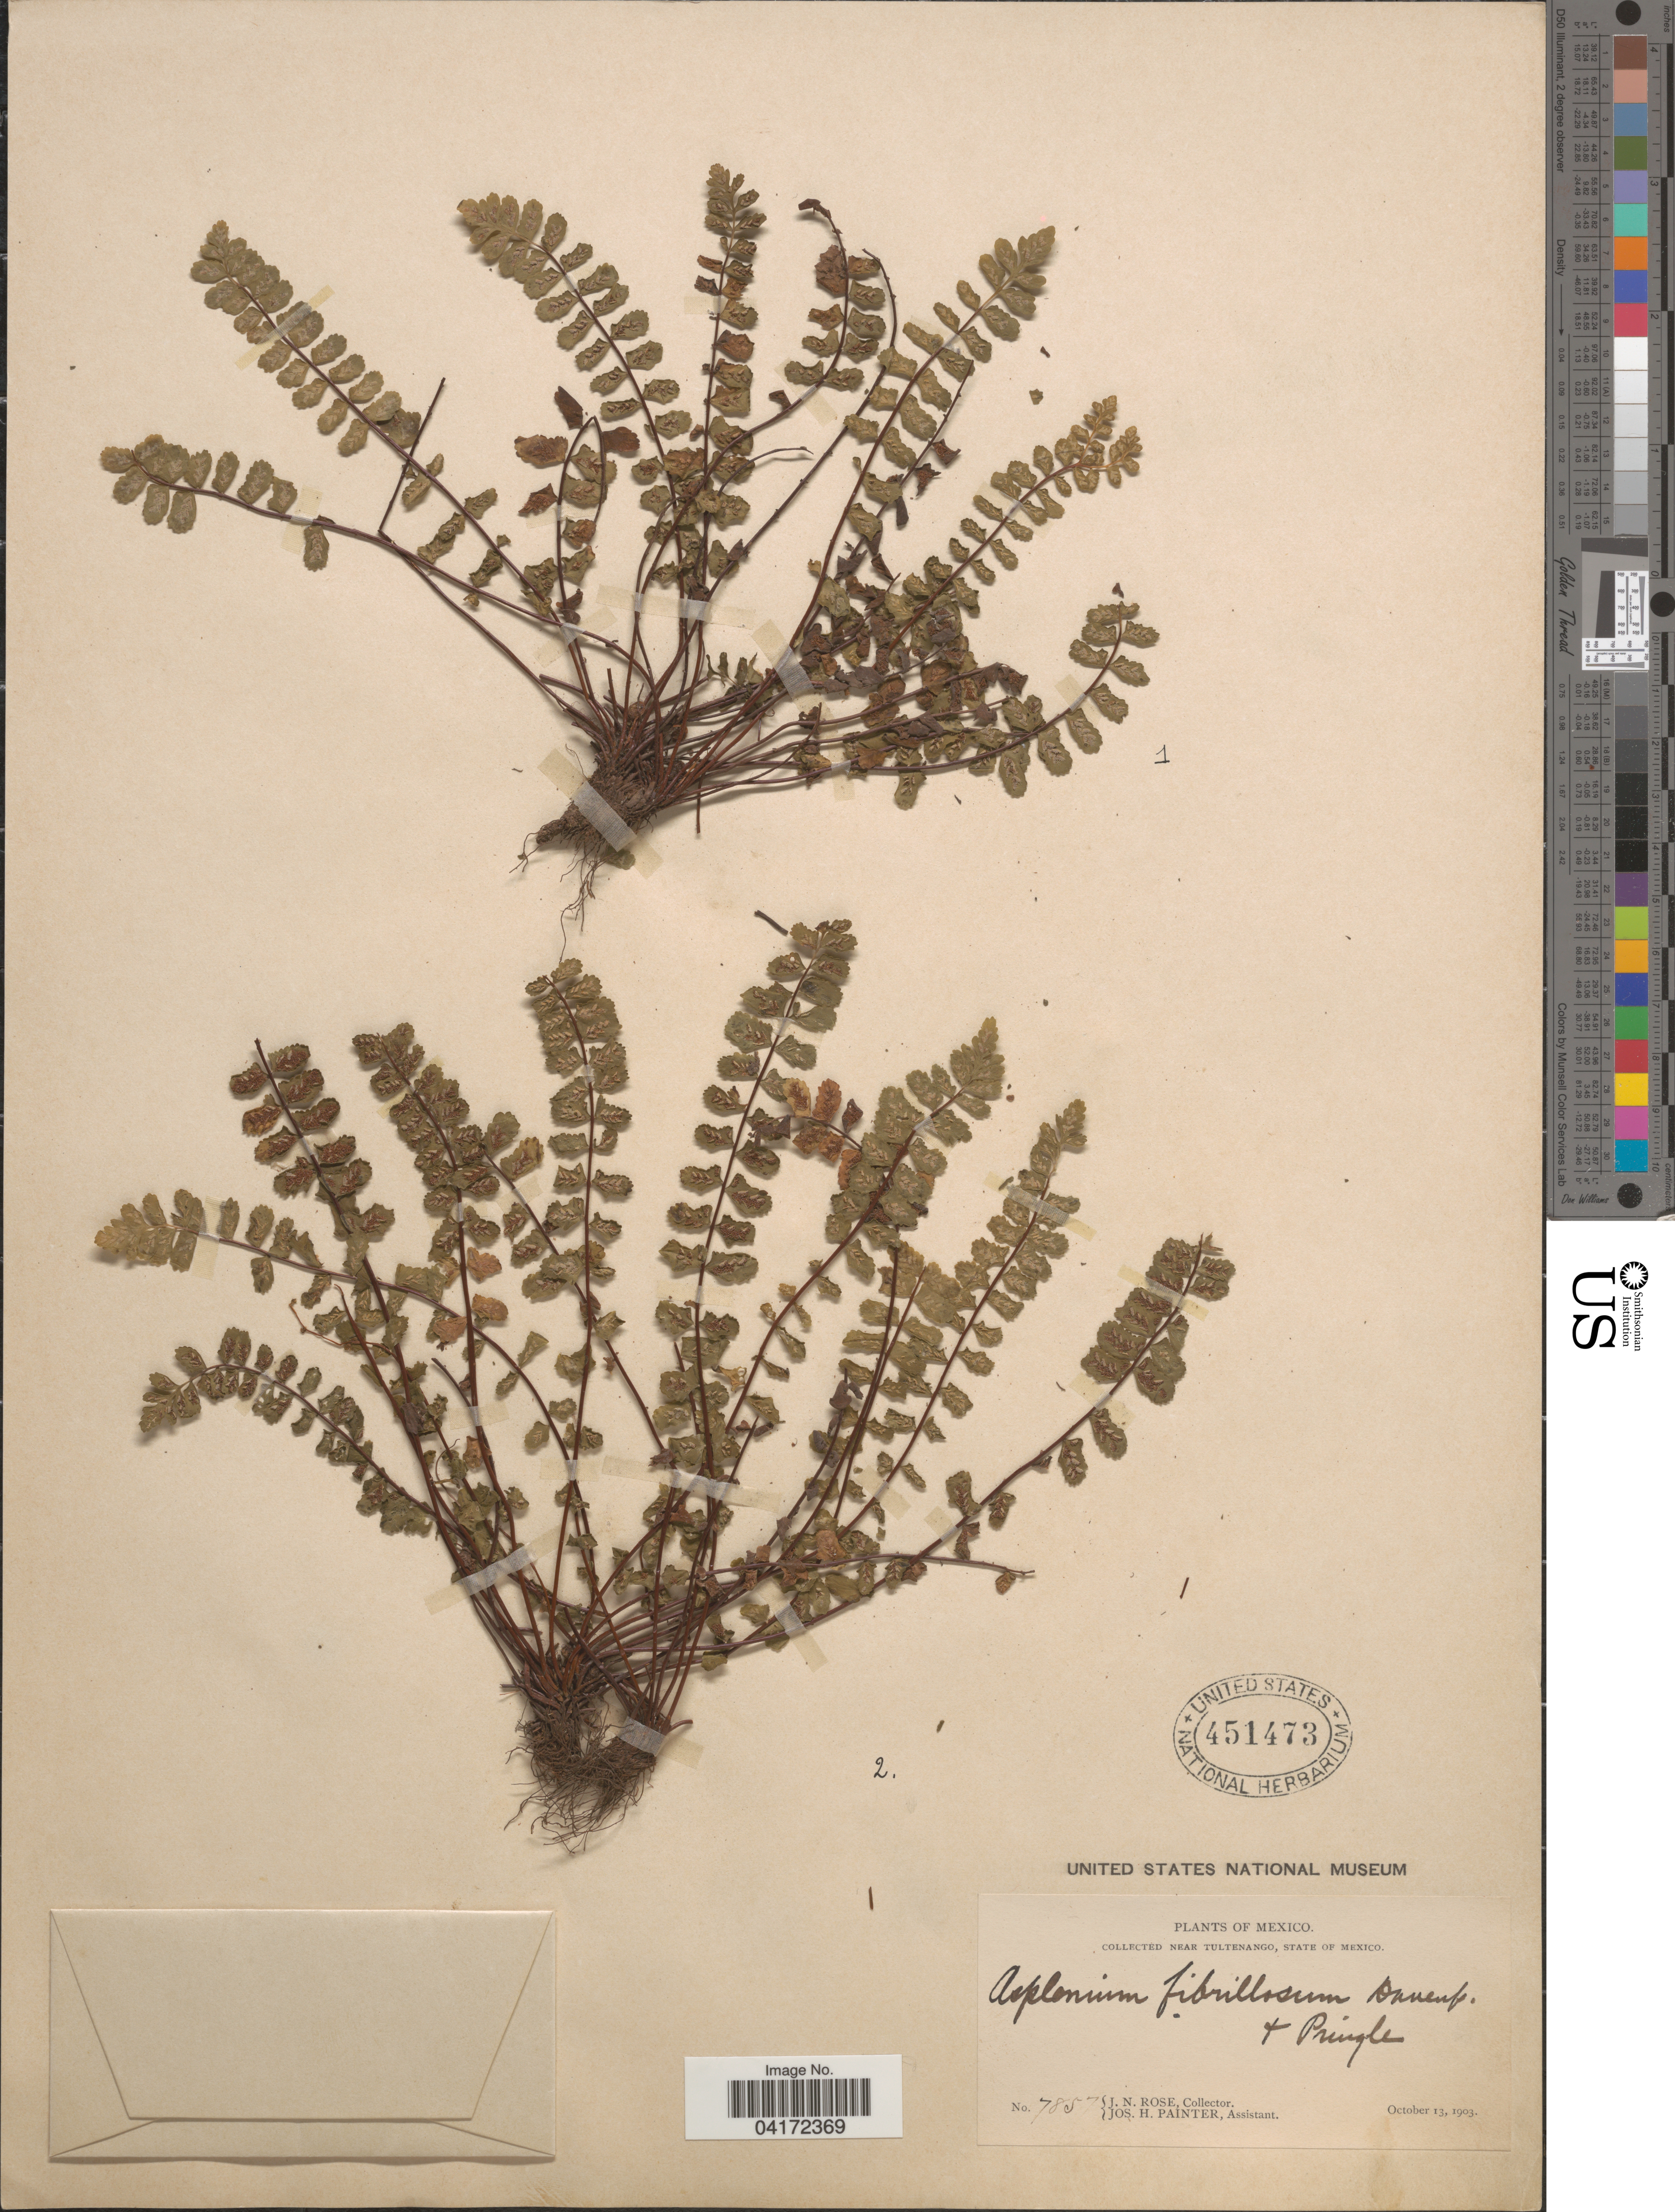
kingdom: Plantae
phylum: Tracheophyta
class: Polypodiopsida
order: Polypodiales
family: Aspleniaceae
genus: Asplenium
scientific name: Asplenium fibrillosum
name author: Pringle & Davenp.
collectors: J. N. Rose & J. H. Painter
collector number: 7857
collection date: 1903-10-13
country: Mexico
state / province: México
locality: Near Tultenango.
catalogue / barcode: US 451473